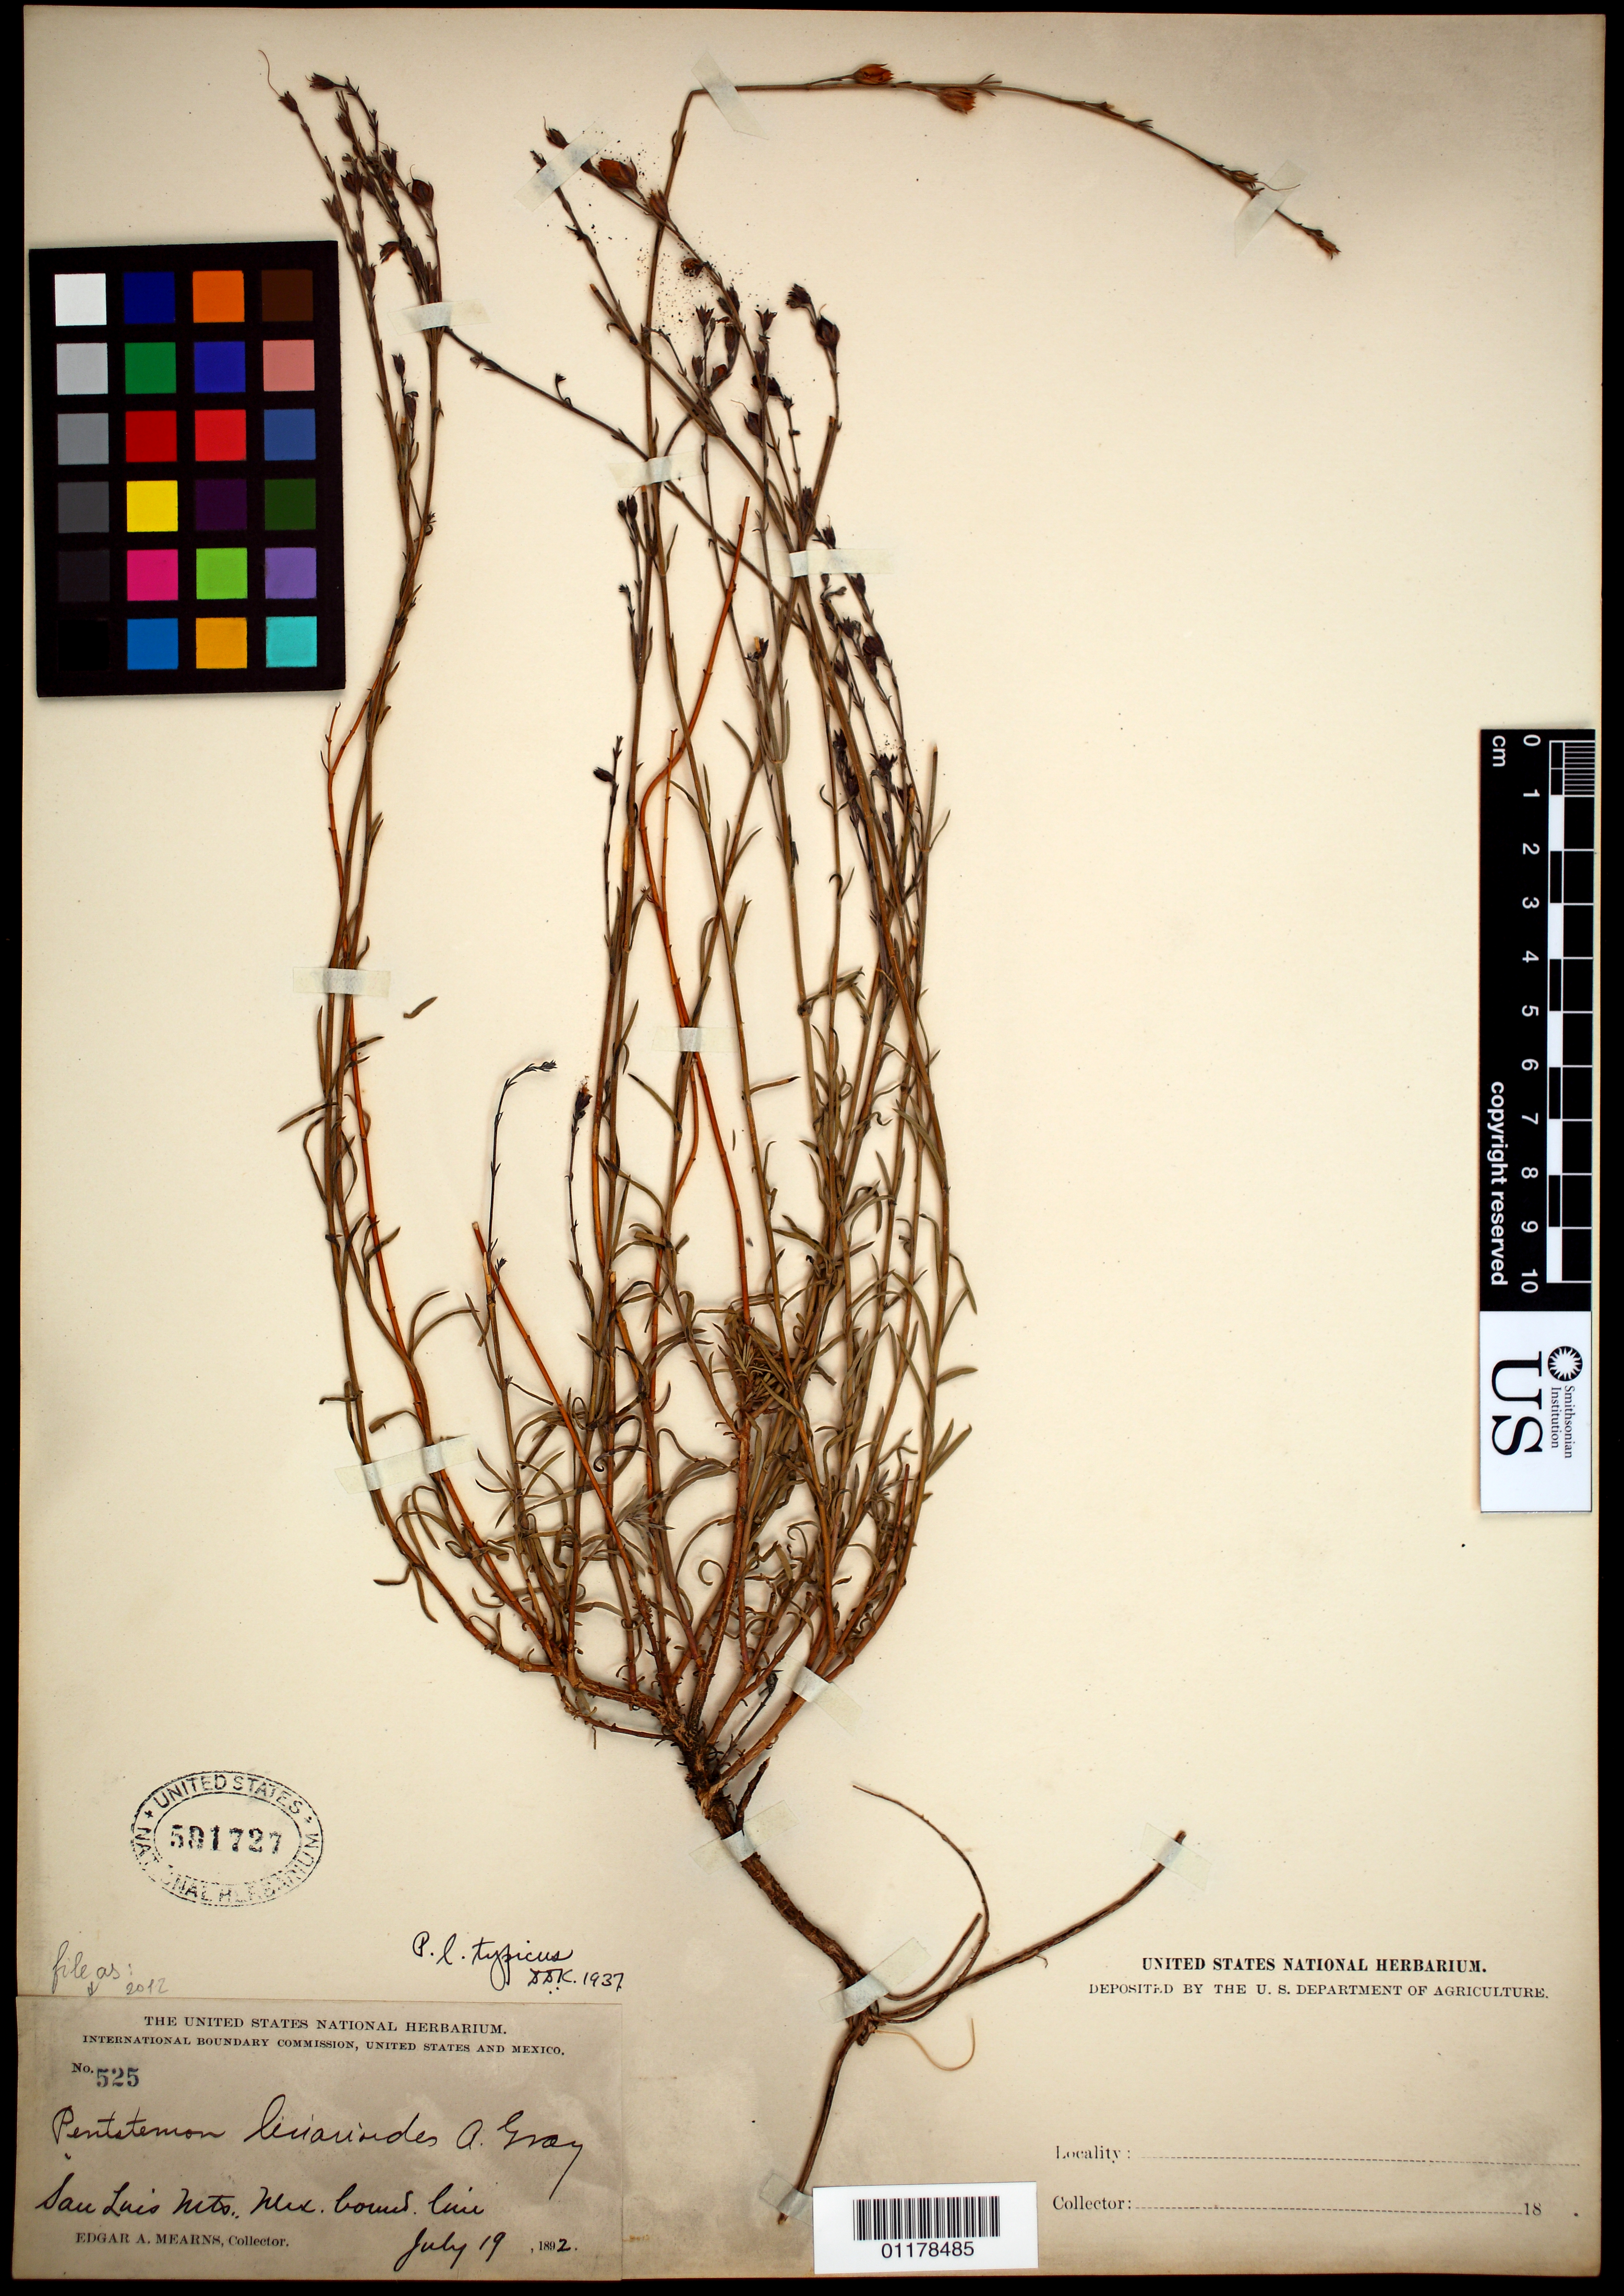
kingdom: Plantae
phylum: Tracheophyta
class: Magnoliopsida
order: Lamiales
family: Plantaginaceae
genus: Penstemon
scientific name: Penstemon linarioides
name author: A. Gray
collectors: E. A. Mearns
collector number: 525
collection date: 1892-07-19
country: United States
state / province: Arizona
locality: San Luis Mountains, Mex. bound. line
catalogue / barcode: US 591727